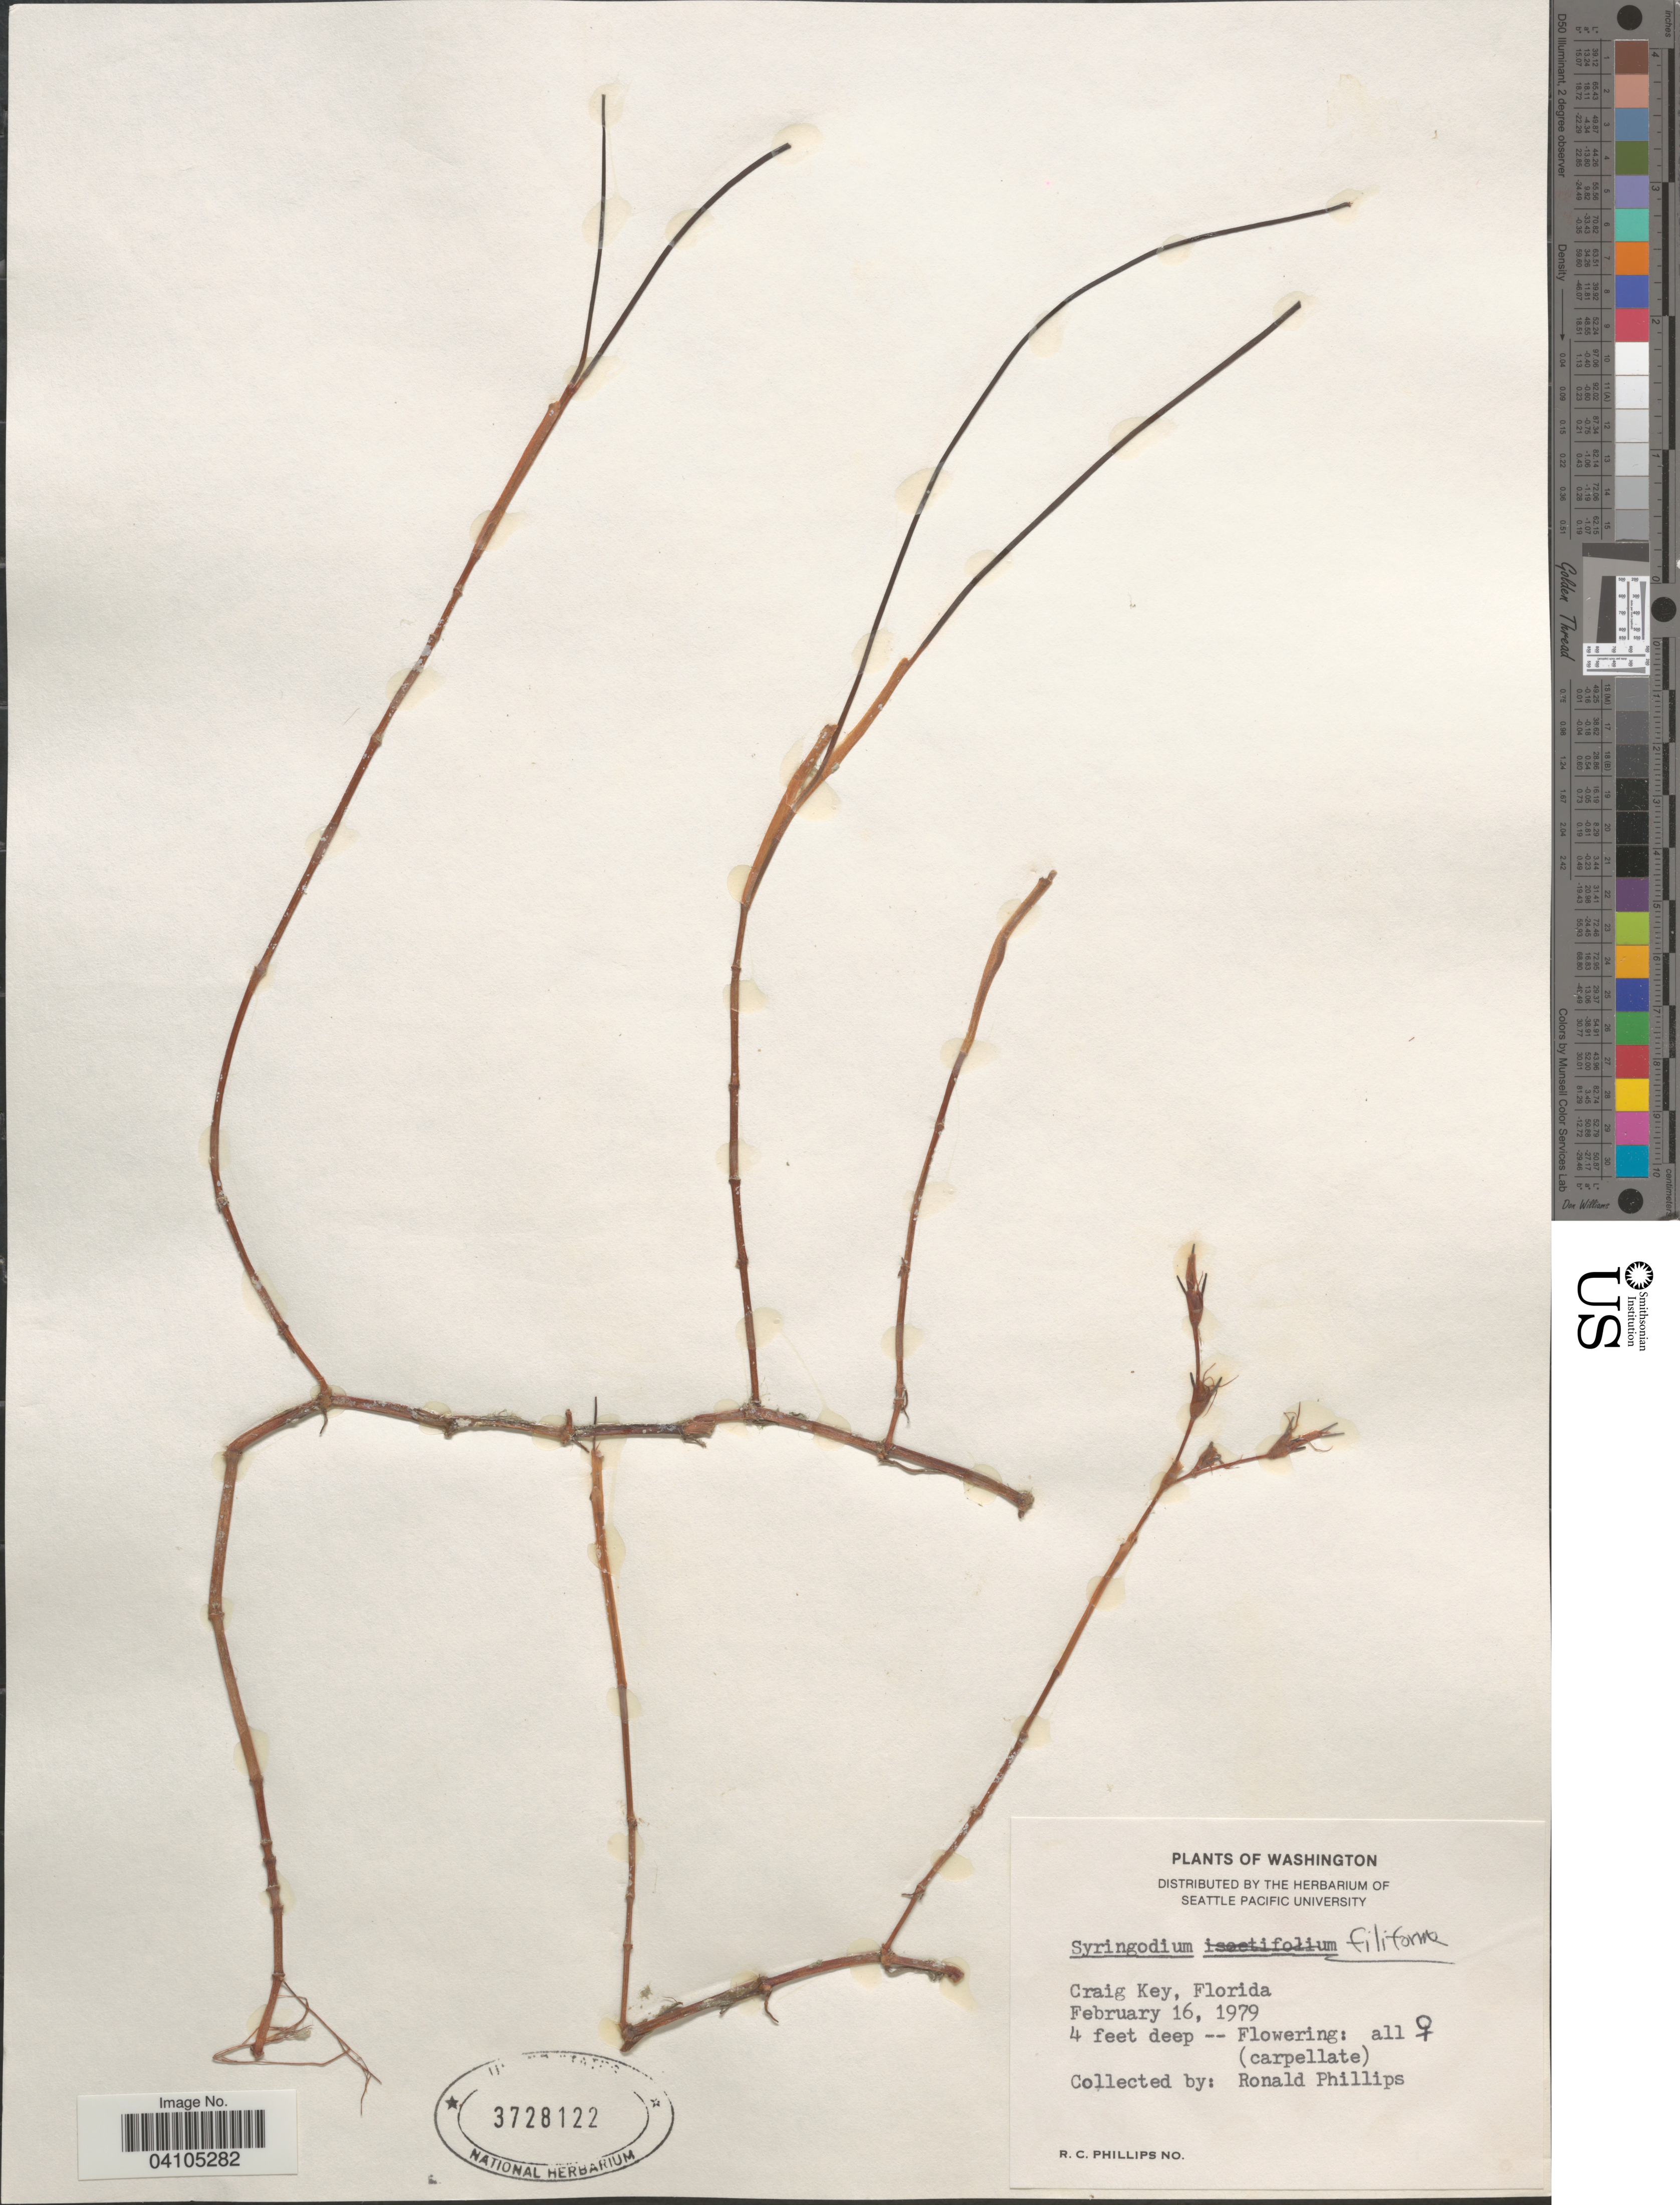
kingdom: Plantae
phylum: Tracheophyta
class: Liliopsida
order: Alismatales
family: Cymodoceaceae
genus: Syringodium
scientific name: Syringodium filiforme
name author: Kütz.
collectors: R. C. Phillips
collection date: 1979-02-16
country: United States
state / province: Florida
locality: Craig Key.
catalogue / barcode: US 3728122